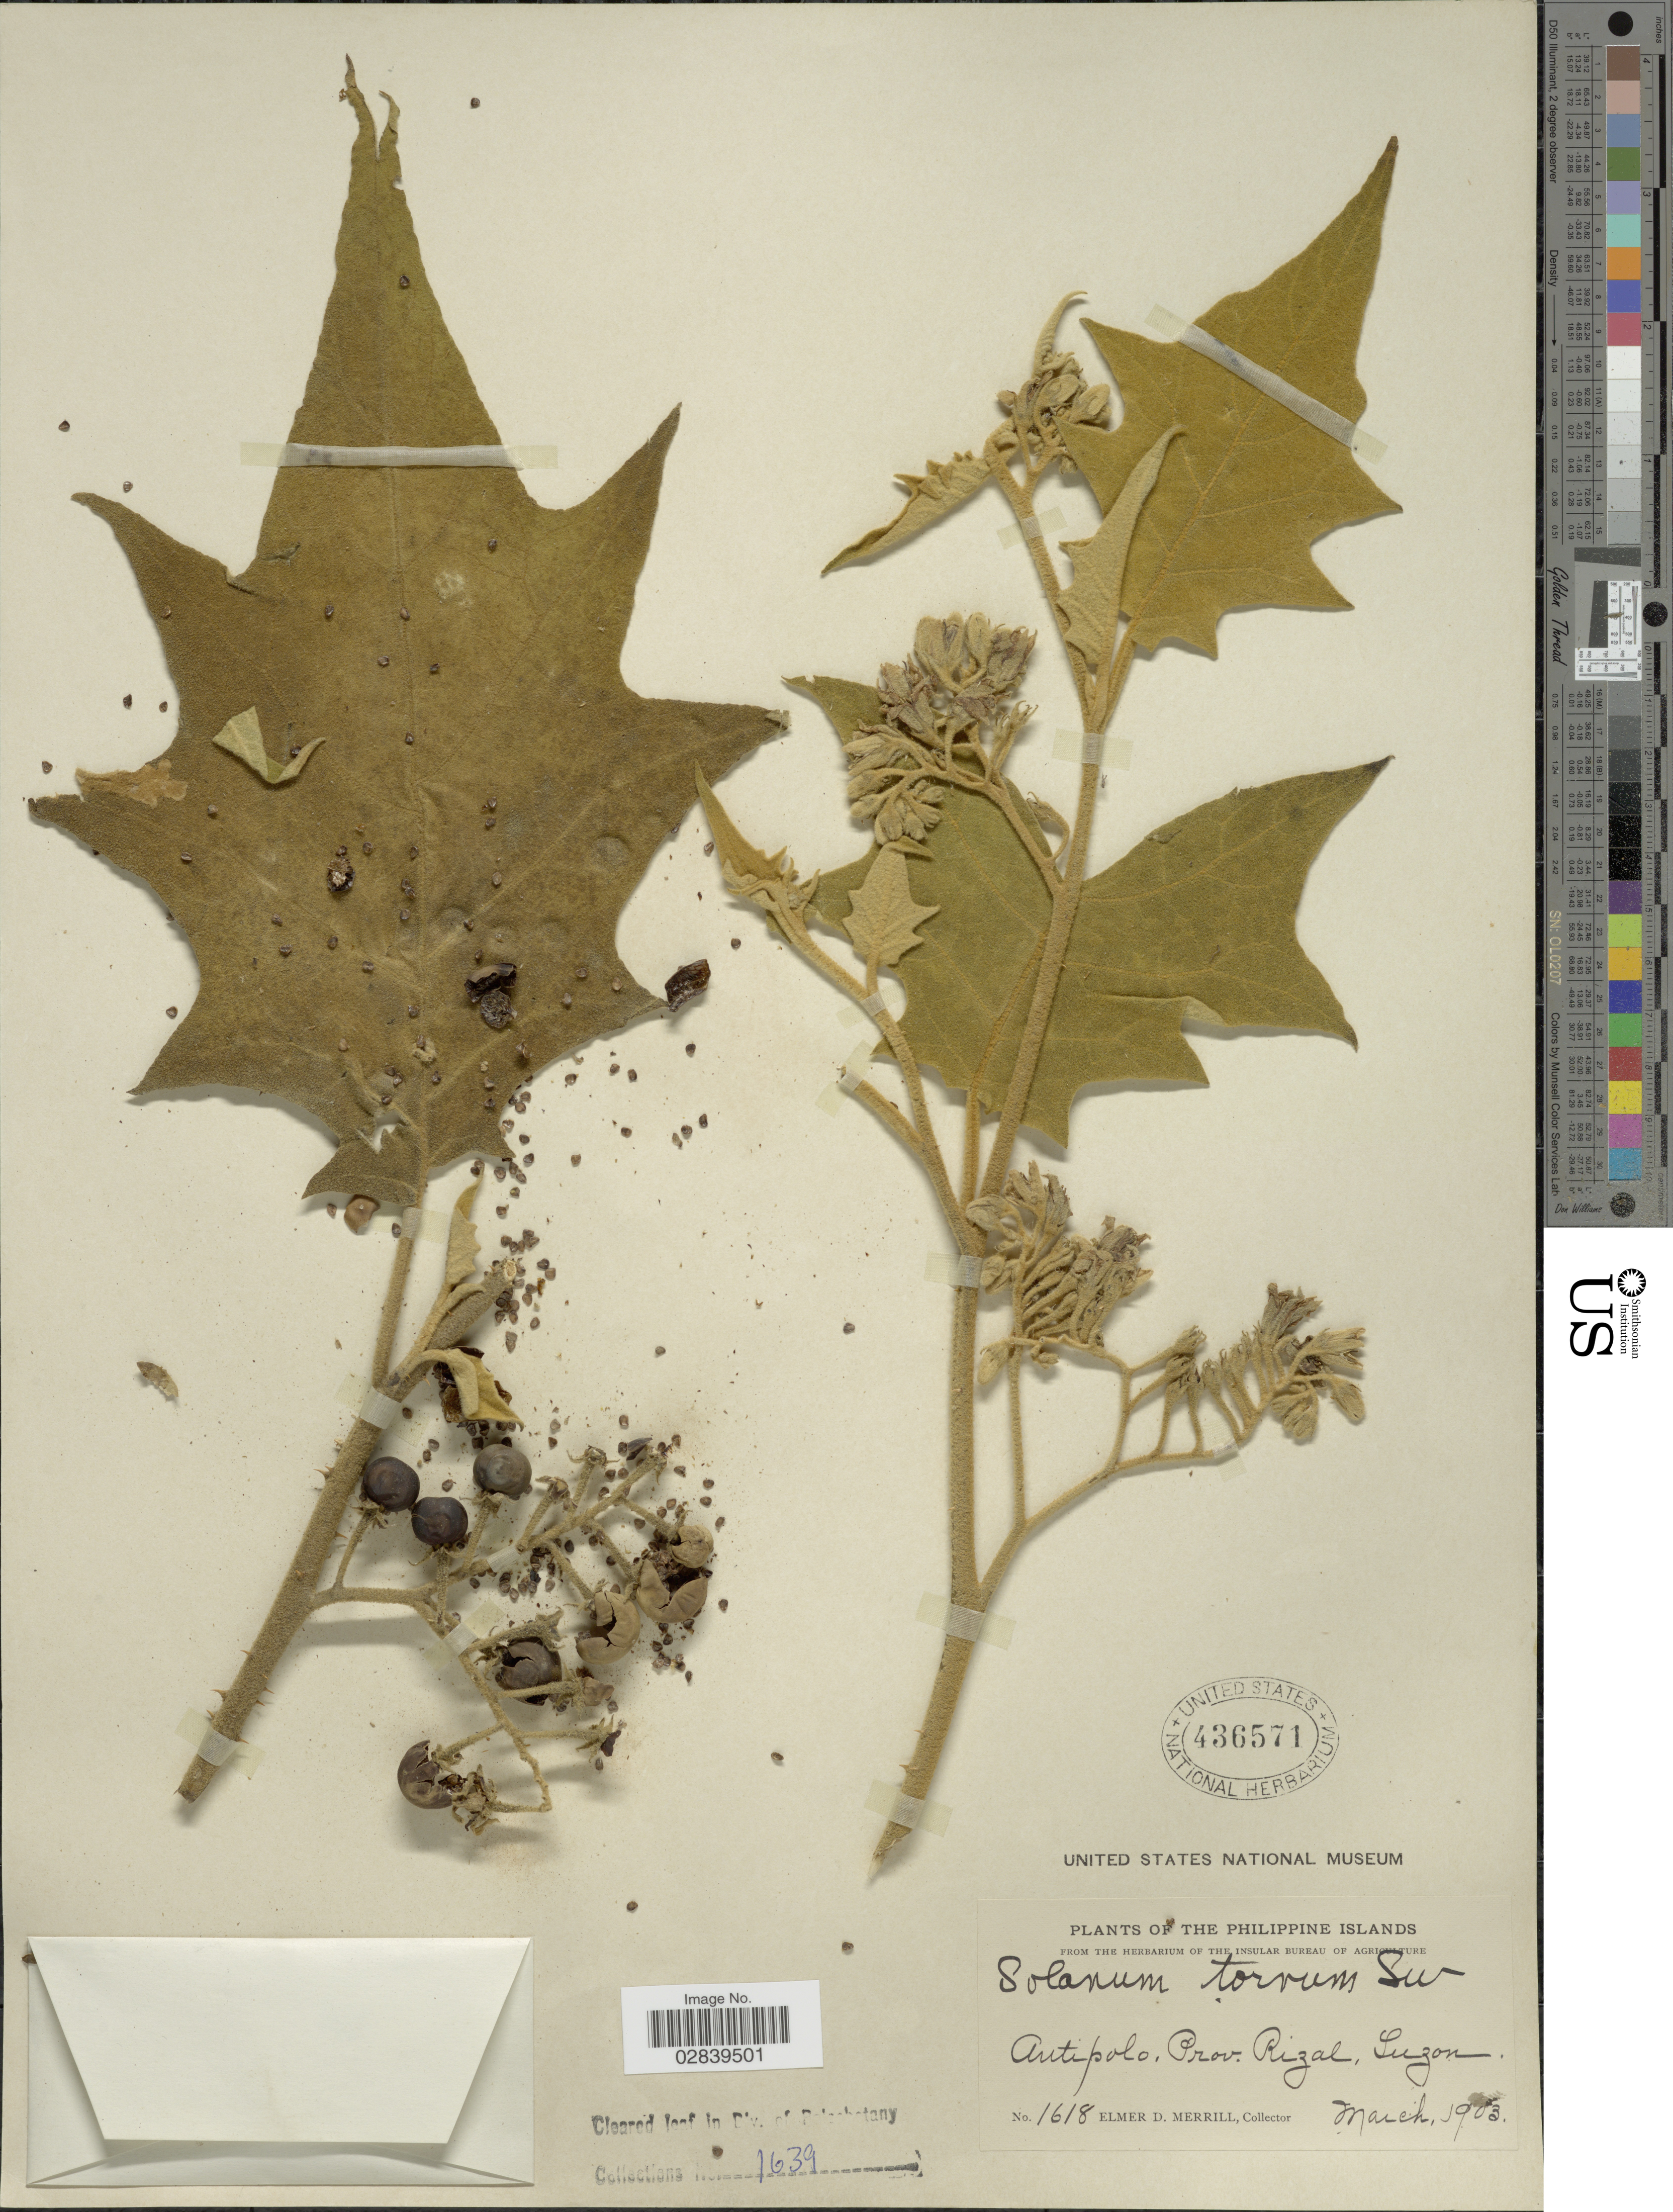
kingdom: Plantae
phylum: Tracheophyta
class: Magnoliopsida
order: Solanales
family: Solanaceae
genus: Solanum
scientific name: Solanum torvum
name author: Sw.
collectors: E. D. Merrill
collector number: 1618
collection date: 1903-03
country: Philippines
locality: Antipolo, Prov. Rizal, Luzon.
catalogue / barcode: US 436571